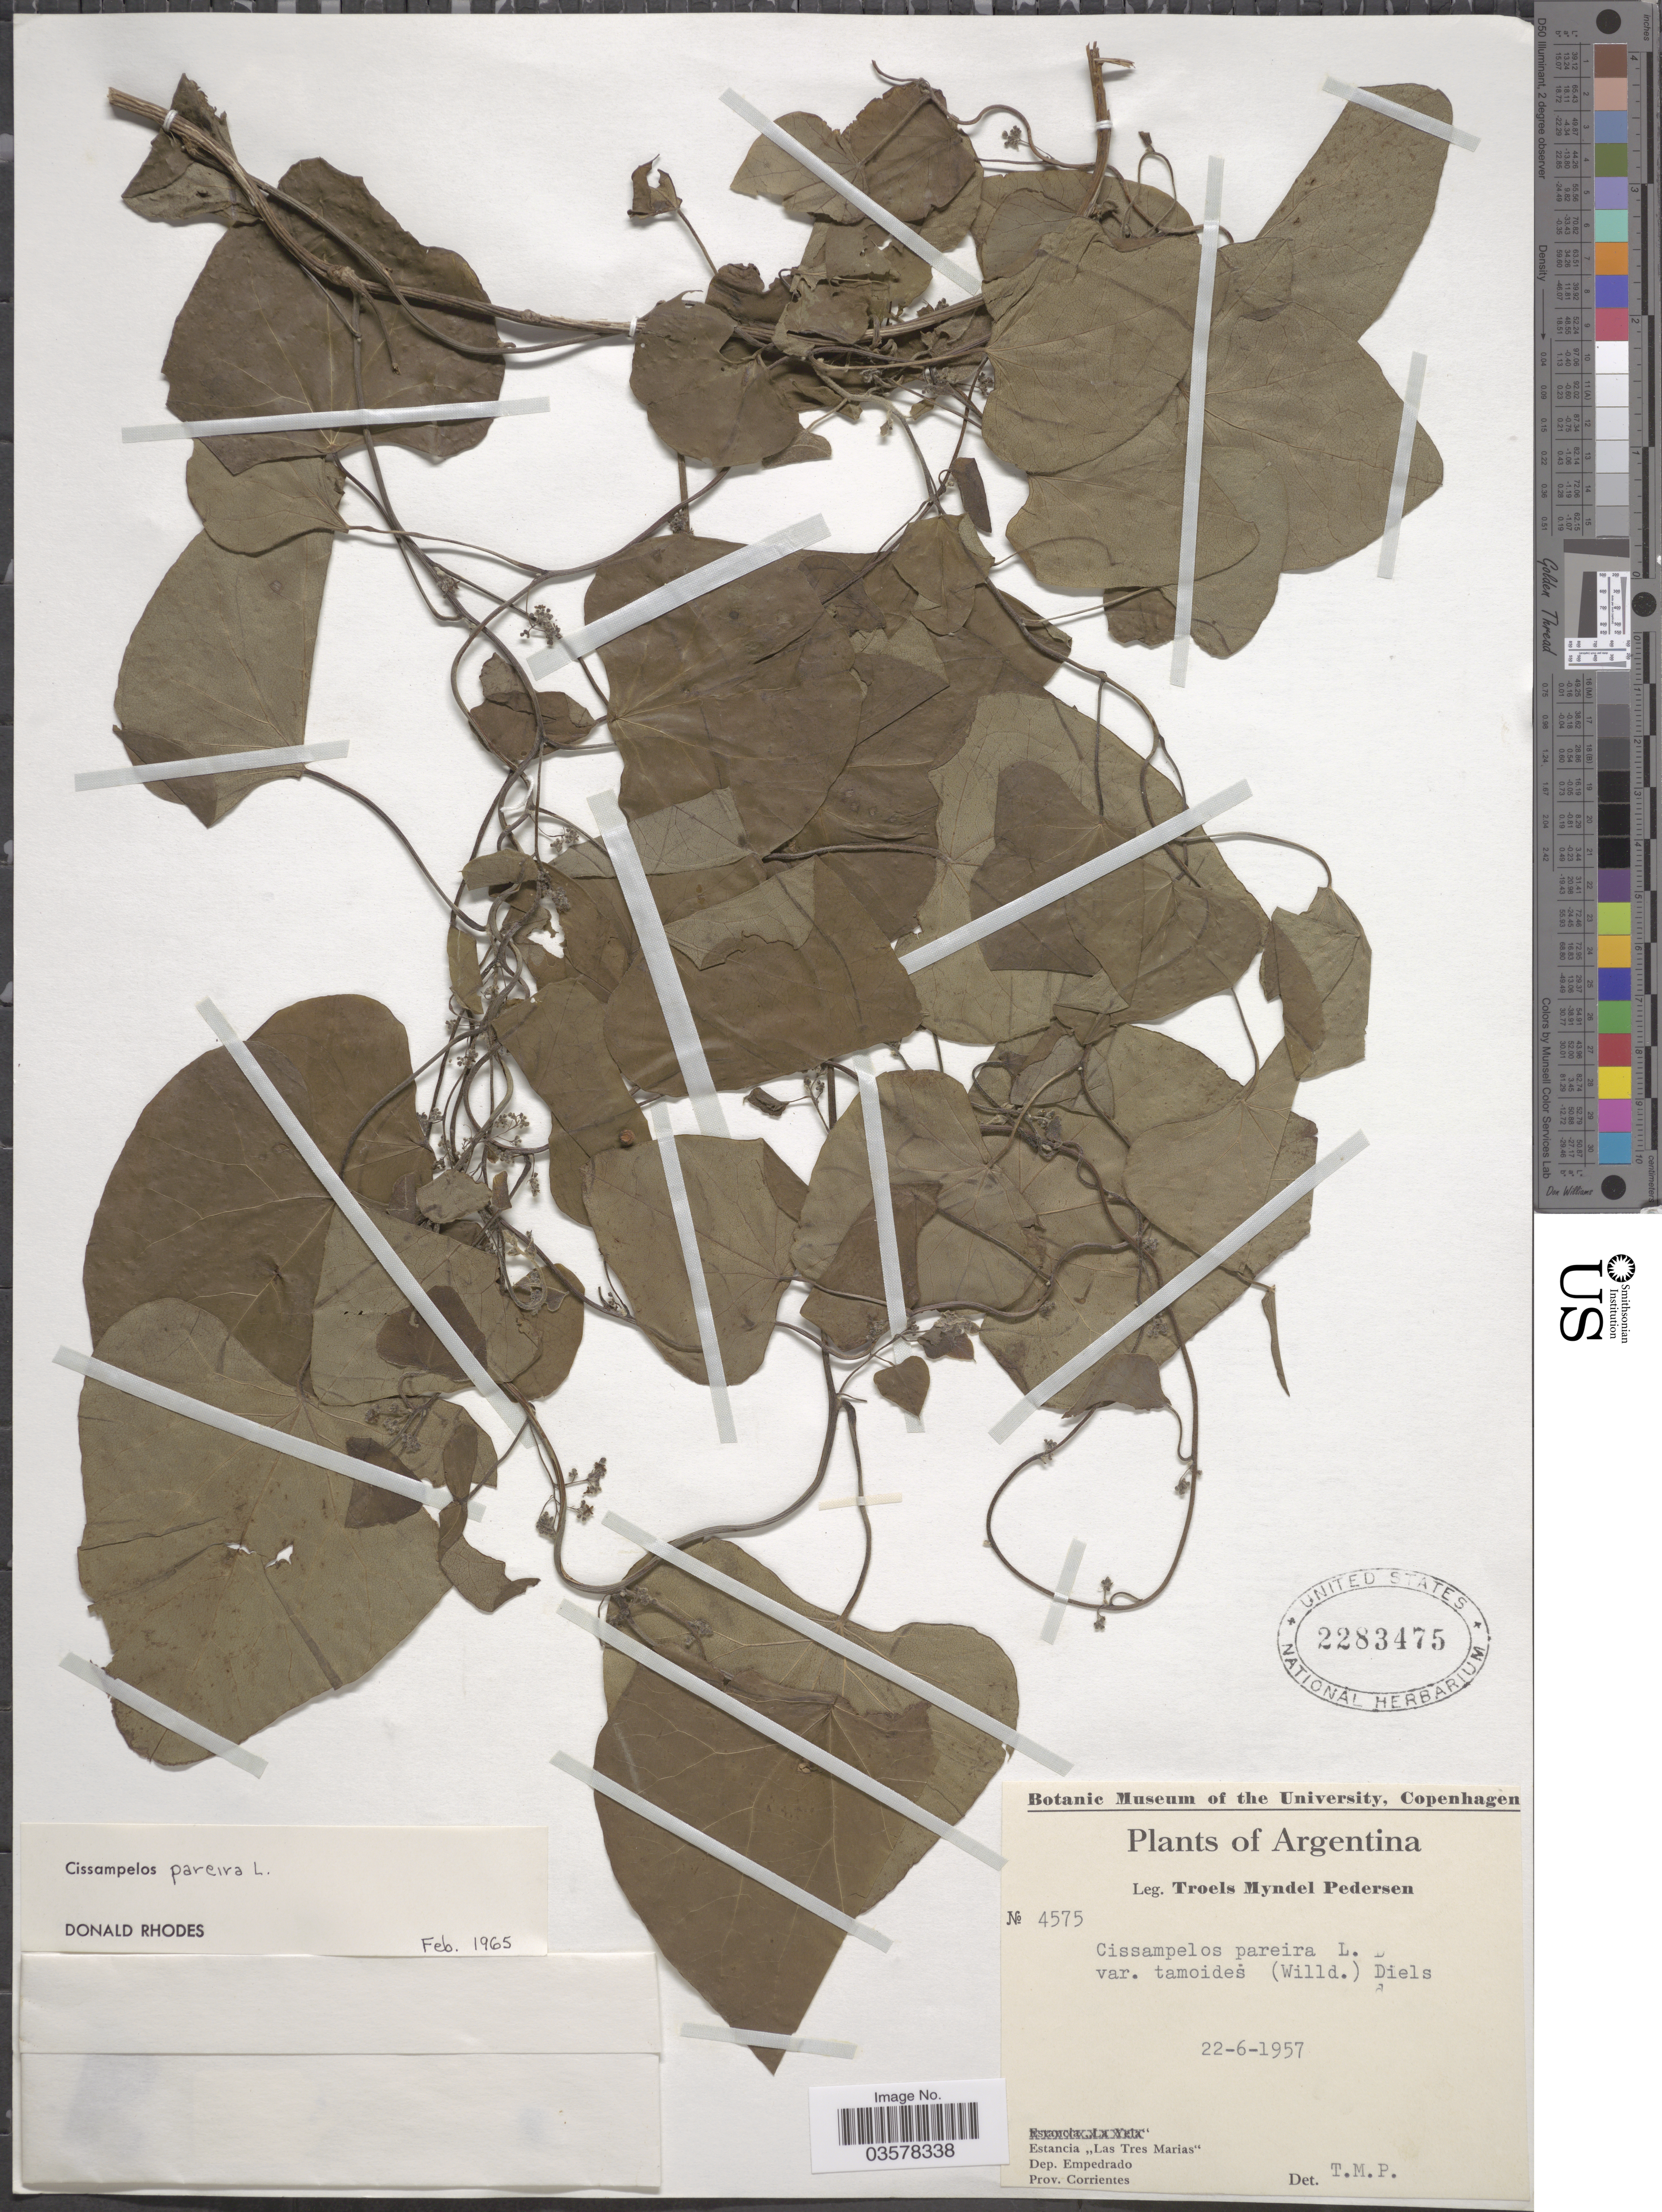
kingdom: Plantae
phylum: Tracheophyta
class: Magnoliopsida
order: Ranunculales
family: Menispermaceae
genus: Cissampelos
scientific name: Cissampelos pareira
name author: L.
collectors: T. Pederson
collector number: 4575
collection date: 1957-06-22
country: Argentina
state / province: Corrientes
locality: Estancia "Las Tres Marias", Dep. Empedrado, Prov. Corrientes.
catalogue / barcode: US 2283475